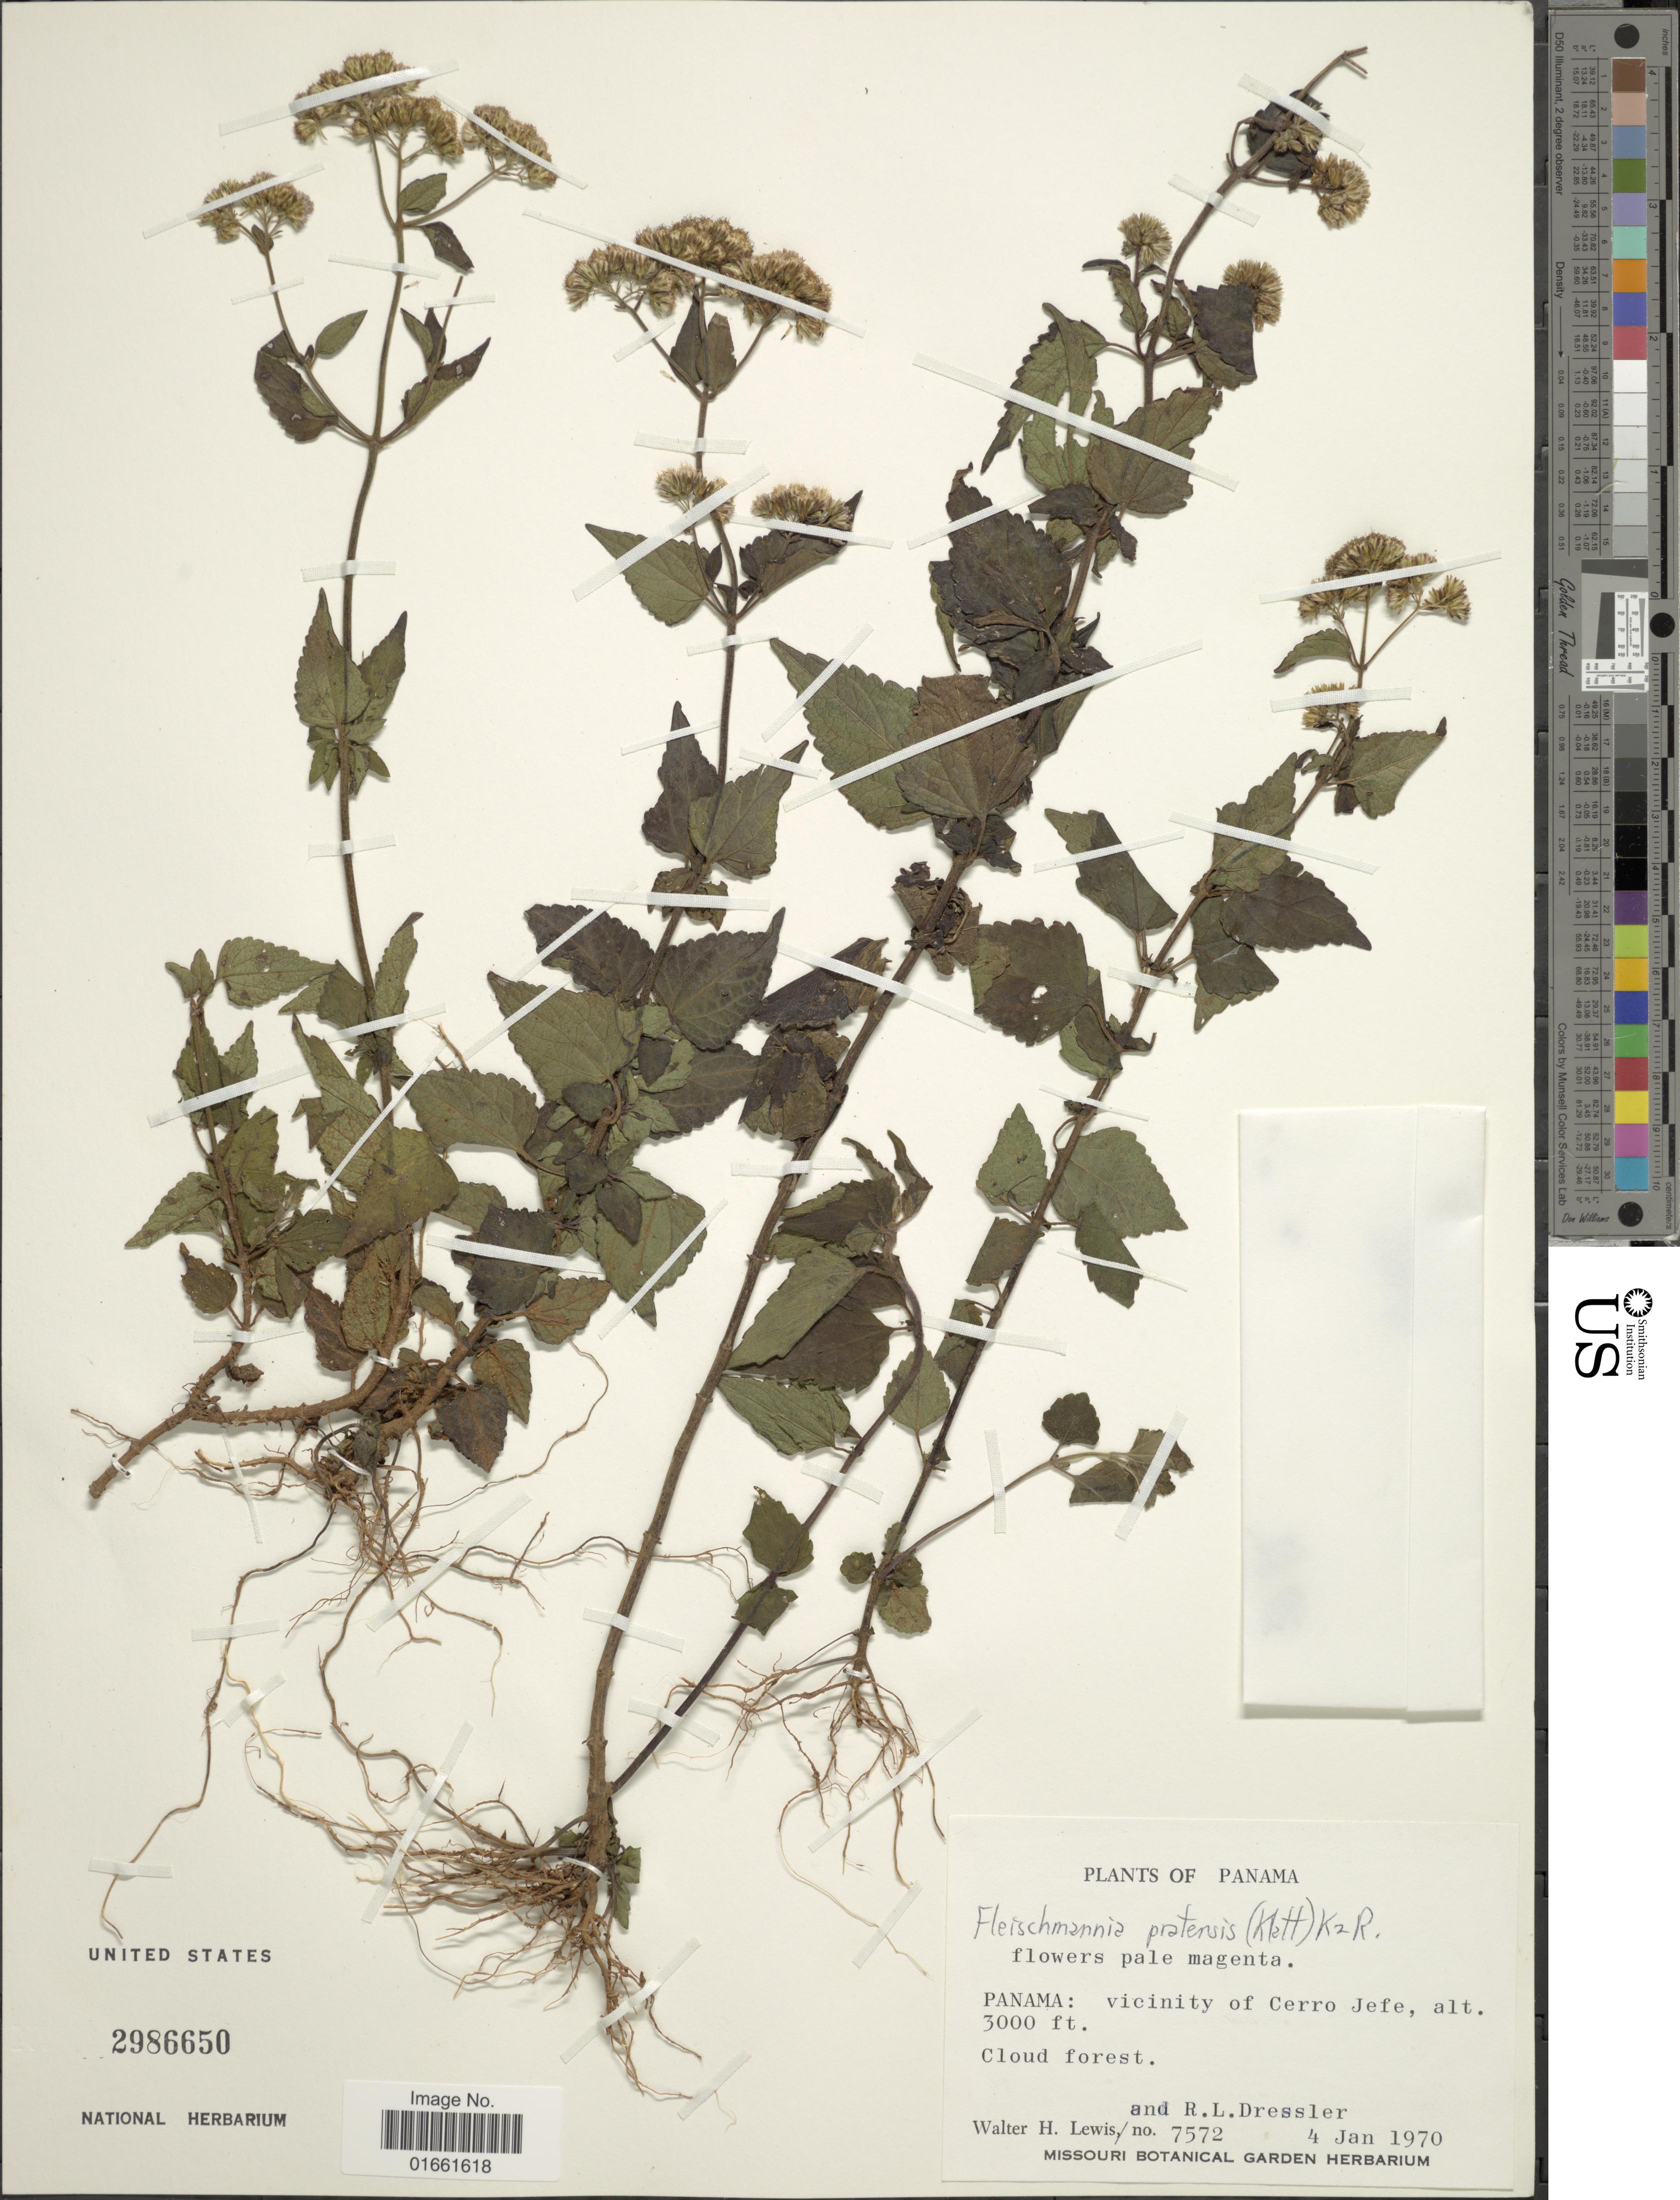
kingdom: Plantae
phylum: Tracheophyta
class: Magnoliopsida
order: Asterales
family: Asteraceae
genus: Fleischmannia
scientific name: Fleischmannia pratensis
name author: (Klatt) R.M. King & H. Rob.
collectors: W. H. Lewis & R. Dressler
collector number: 7572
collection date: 1970-01-04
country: Panama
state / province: Panamá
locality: Vicinity of Cerro Jefe.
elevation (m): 914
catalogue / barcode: US 2986650